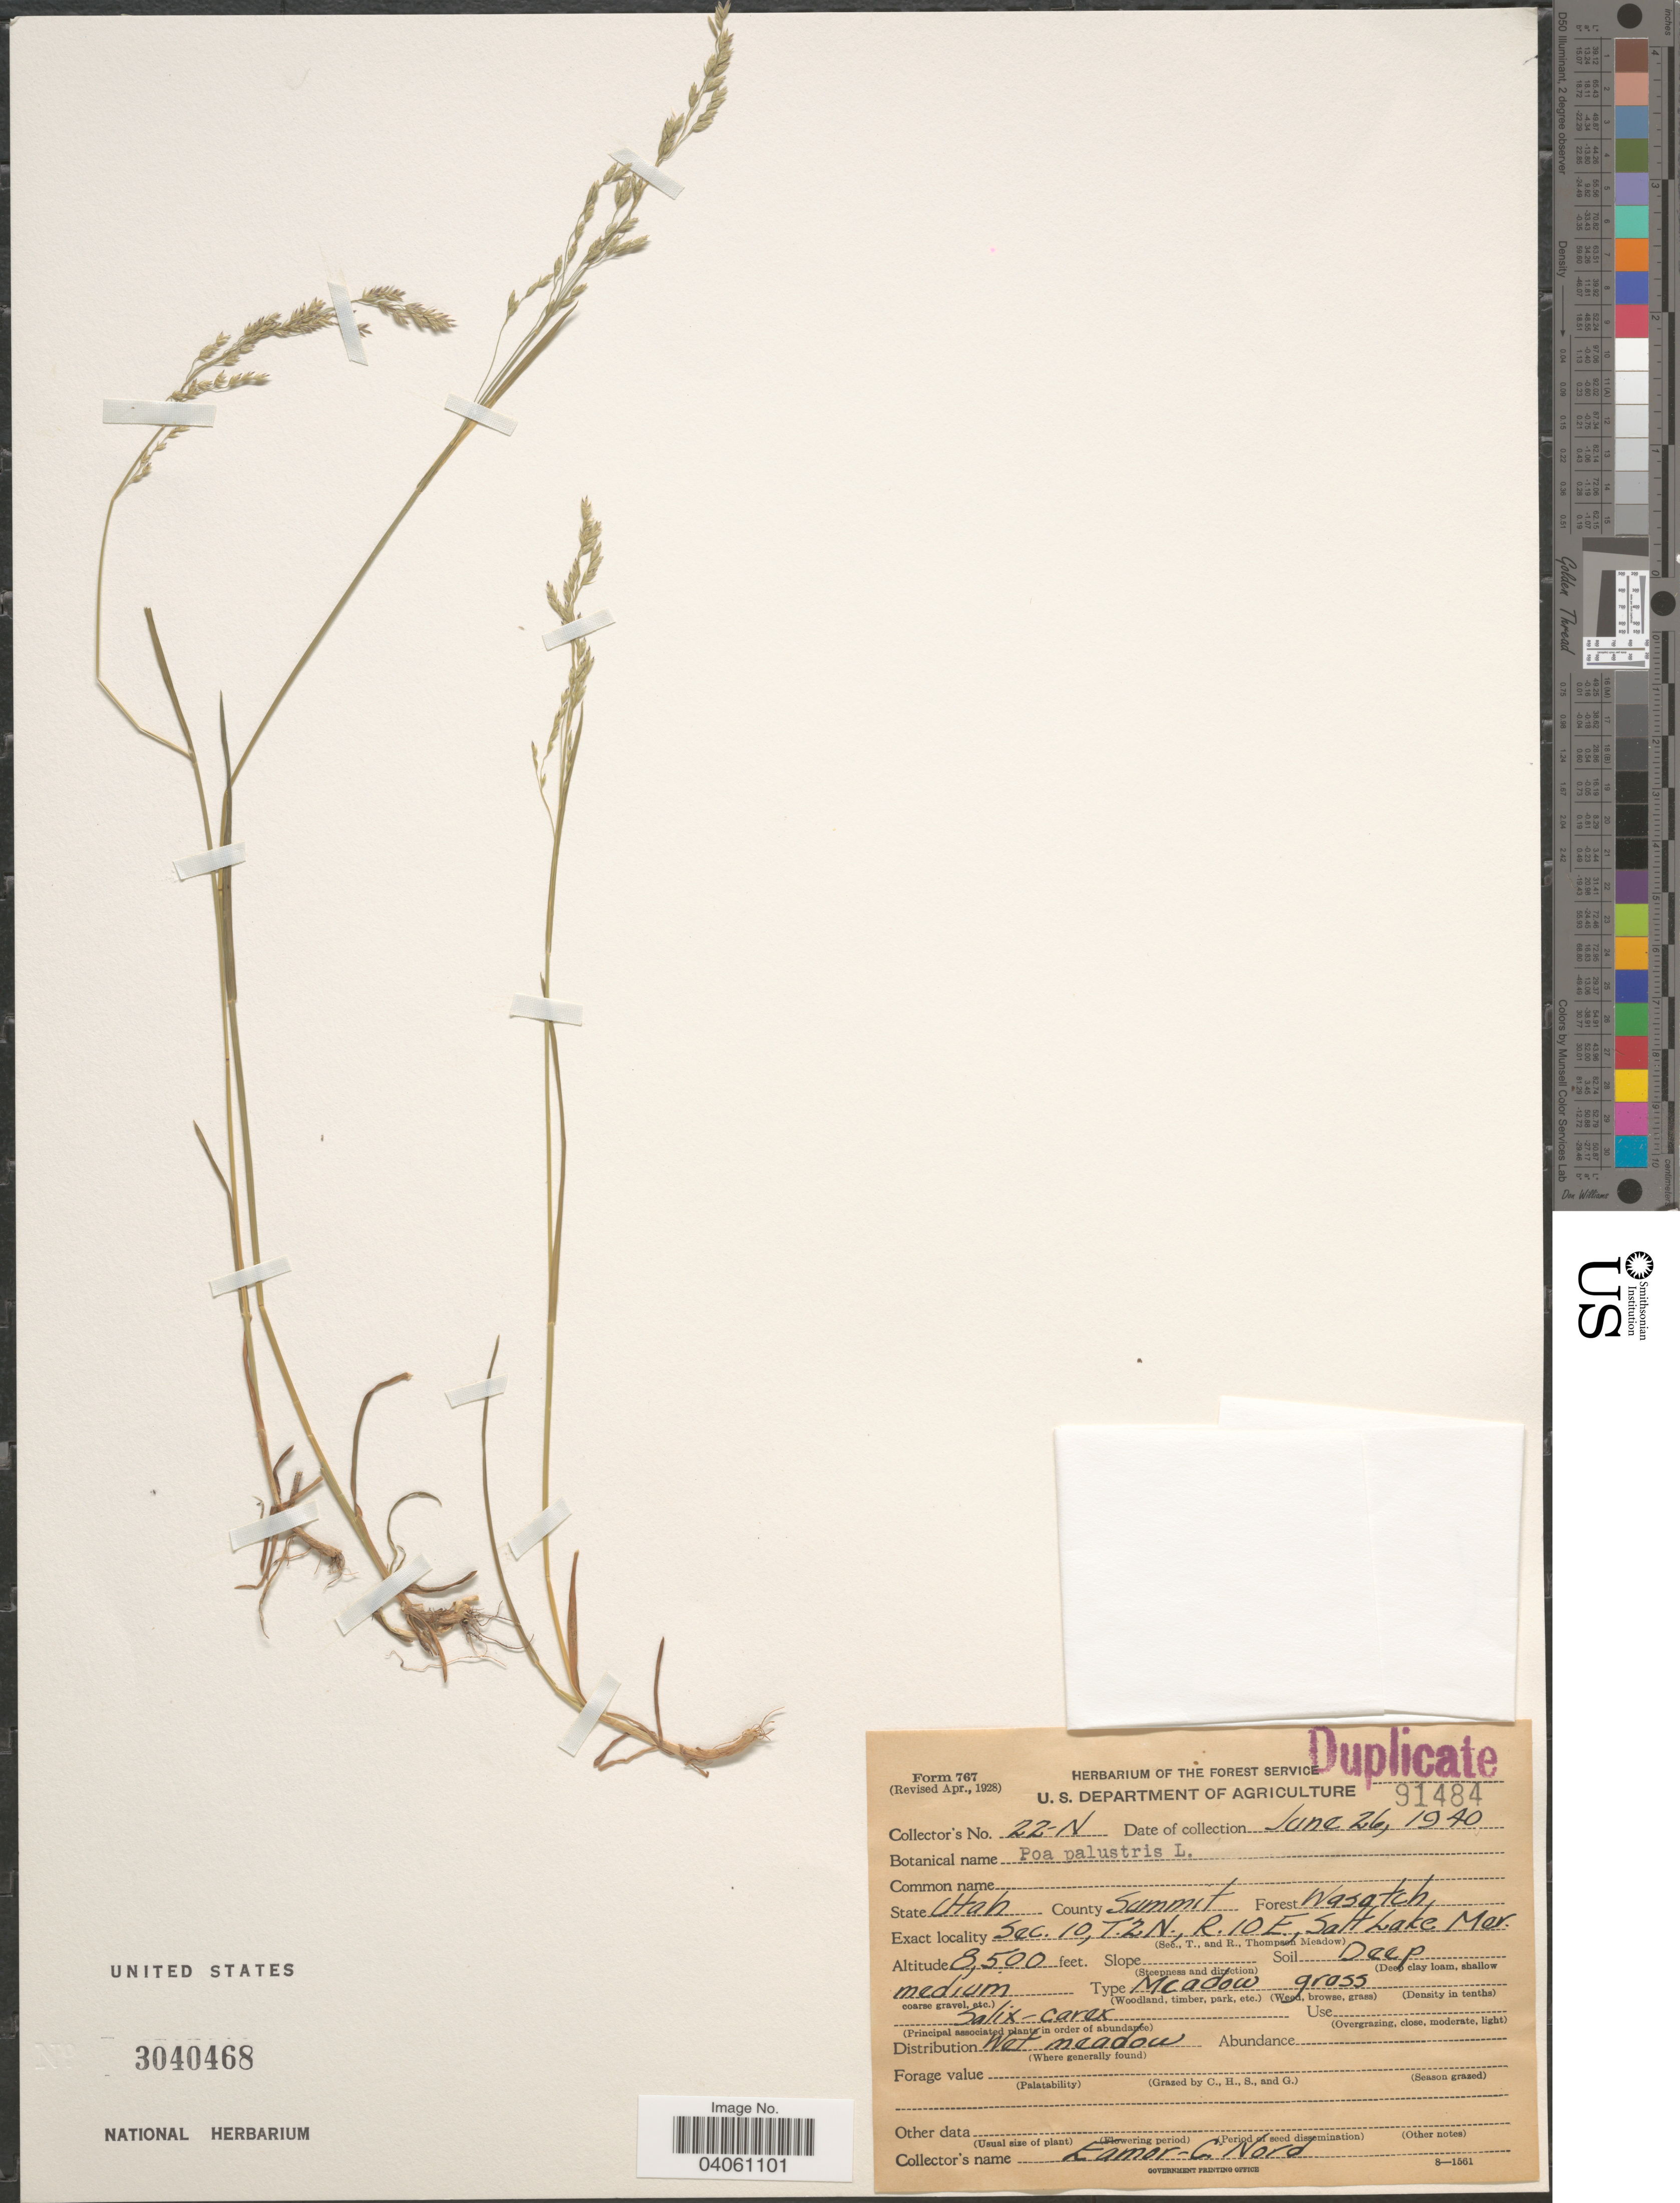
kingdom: Plantae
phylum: Tracheophyta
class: Liliopsida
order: Poales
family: Poaceae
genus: Poa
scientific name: Poa palustris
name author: L.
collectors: E. Nord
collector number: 22-N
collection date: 1940-06-26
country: United States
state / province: Utah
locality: County Summit. Forest Wasatch. Sec. 10, T.2N., R.10E, Salt Lake Mer.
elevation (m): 2591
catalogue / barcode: US 3040468